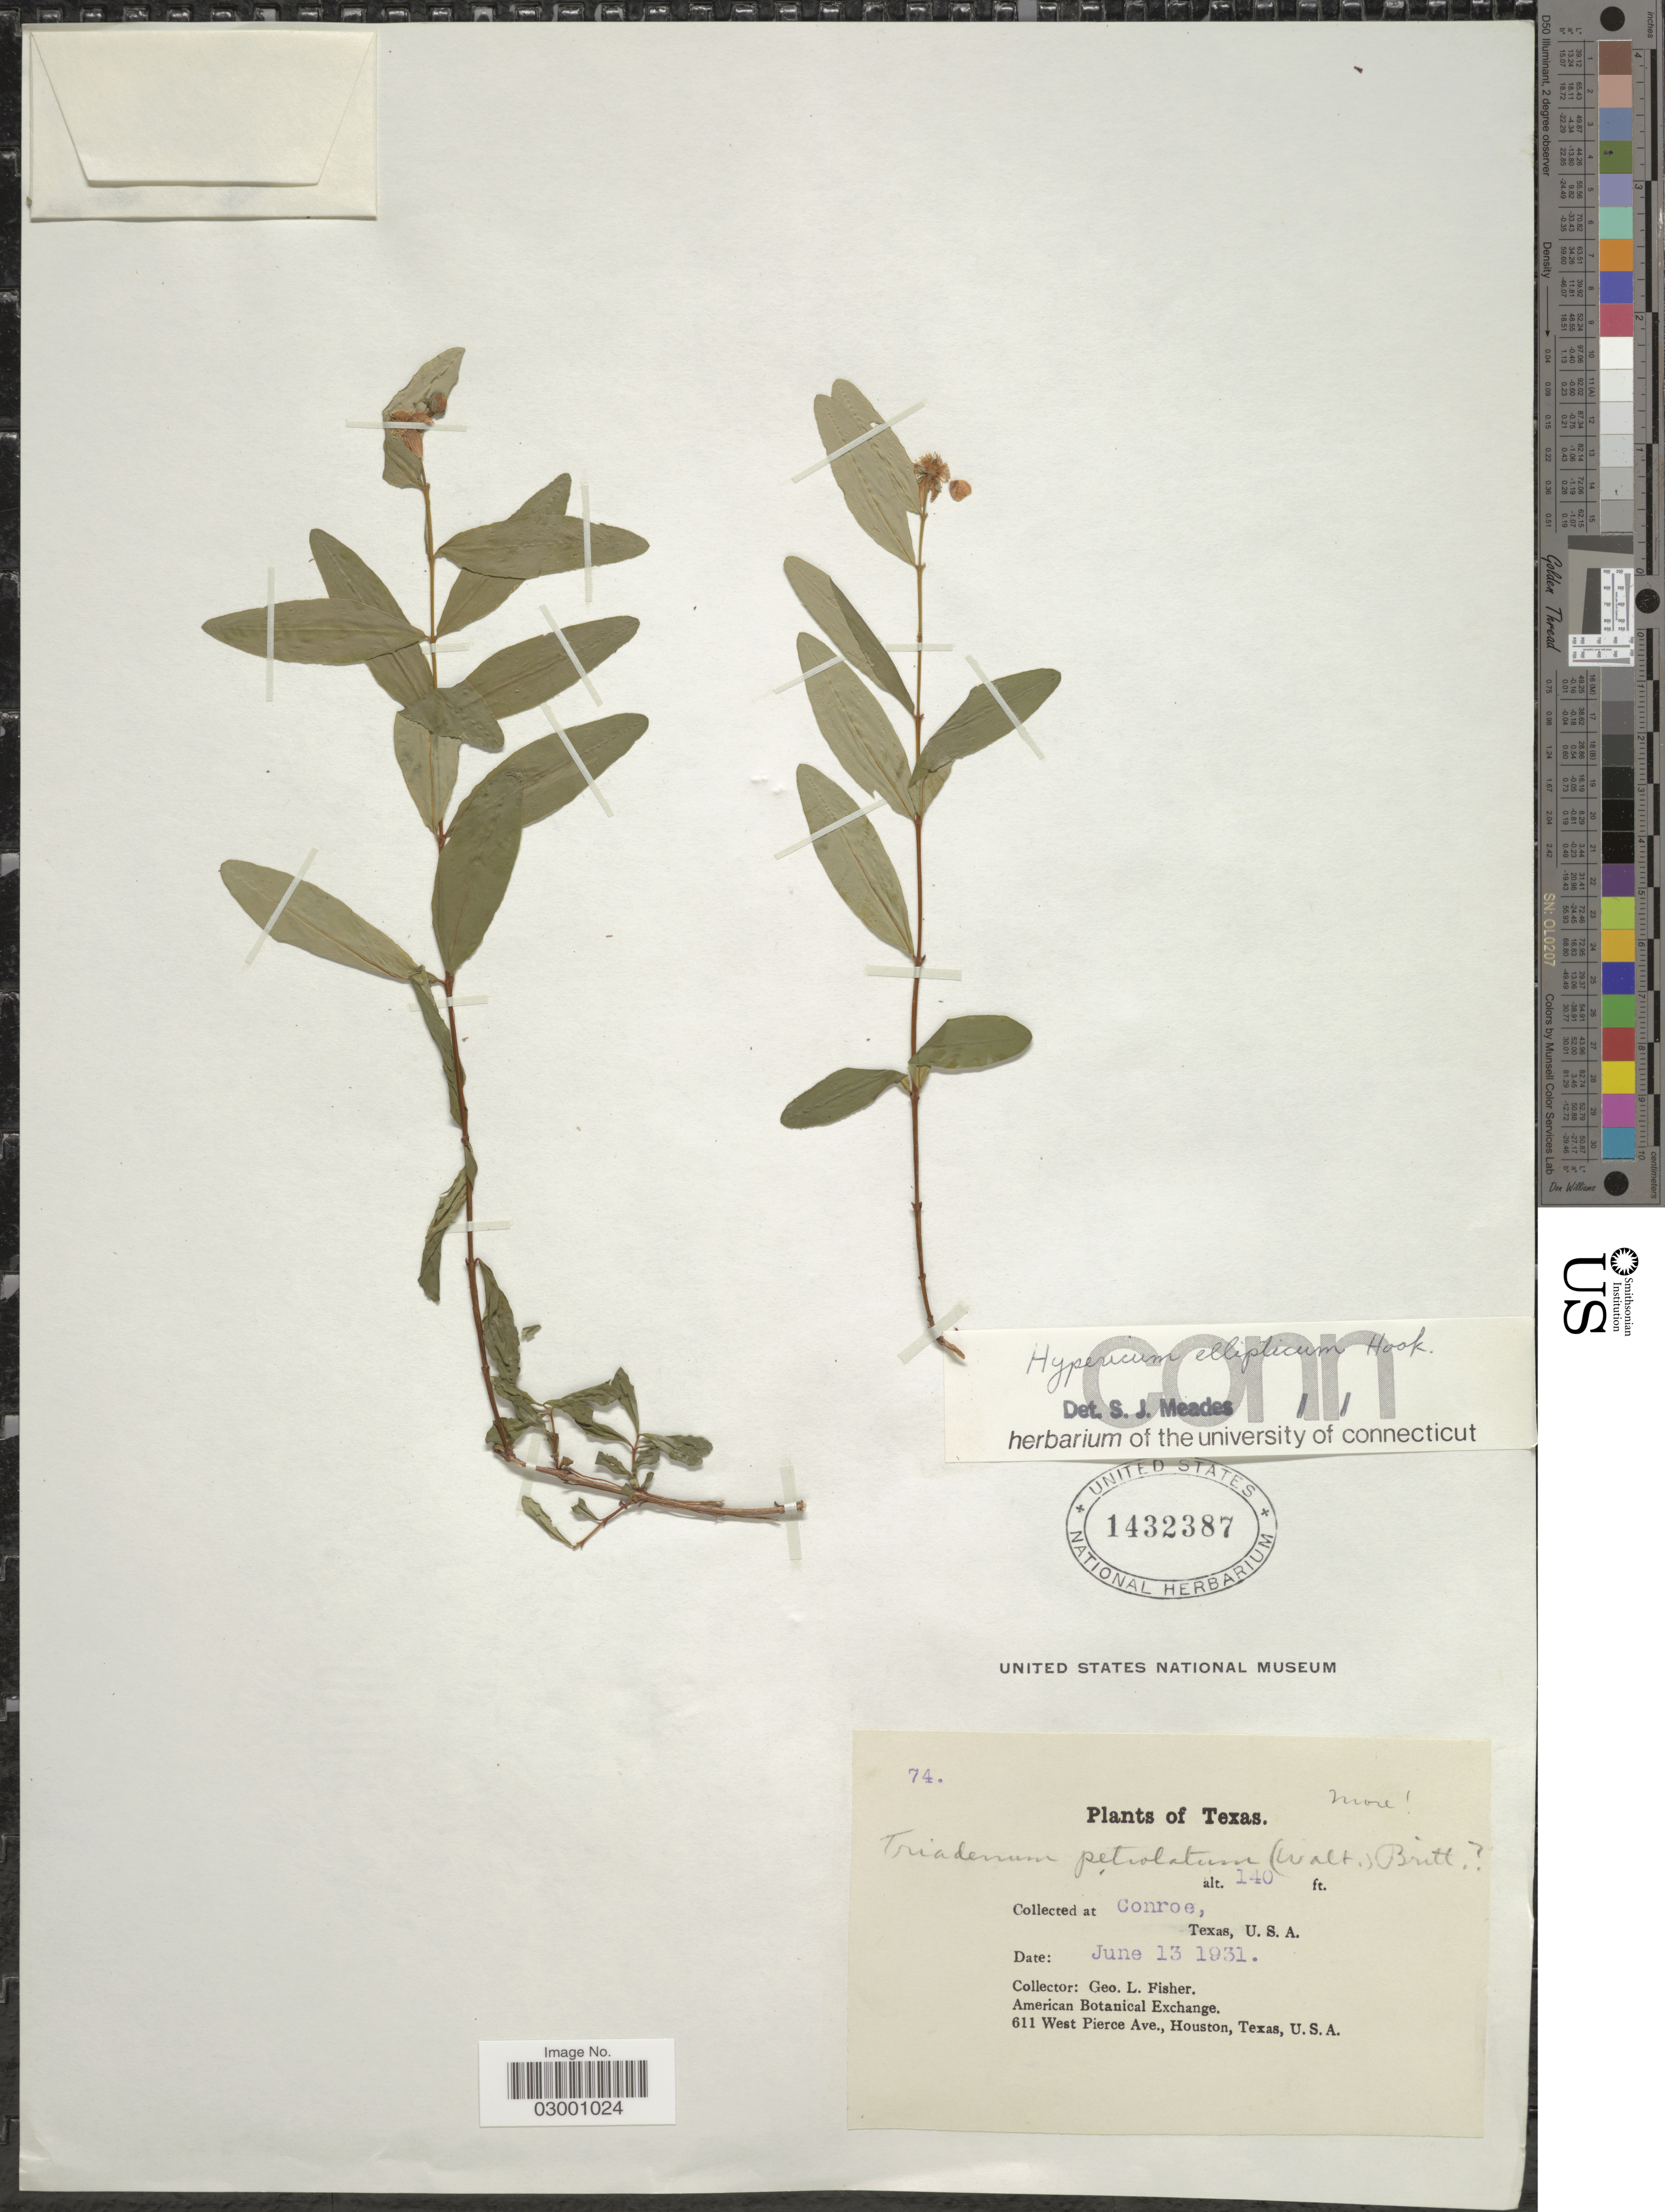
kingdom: Plantae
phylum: Tracheophyta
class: Magnoliopsida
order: Malpighiales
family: Hypericaceae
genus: Hypericum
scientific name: Hypericum ellipticum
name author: Hook.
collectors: G. L. Fisher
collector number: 74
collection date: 1931-06-13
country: United States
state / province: Texas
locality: Conroe.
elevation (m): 43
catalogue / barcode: US 1432387